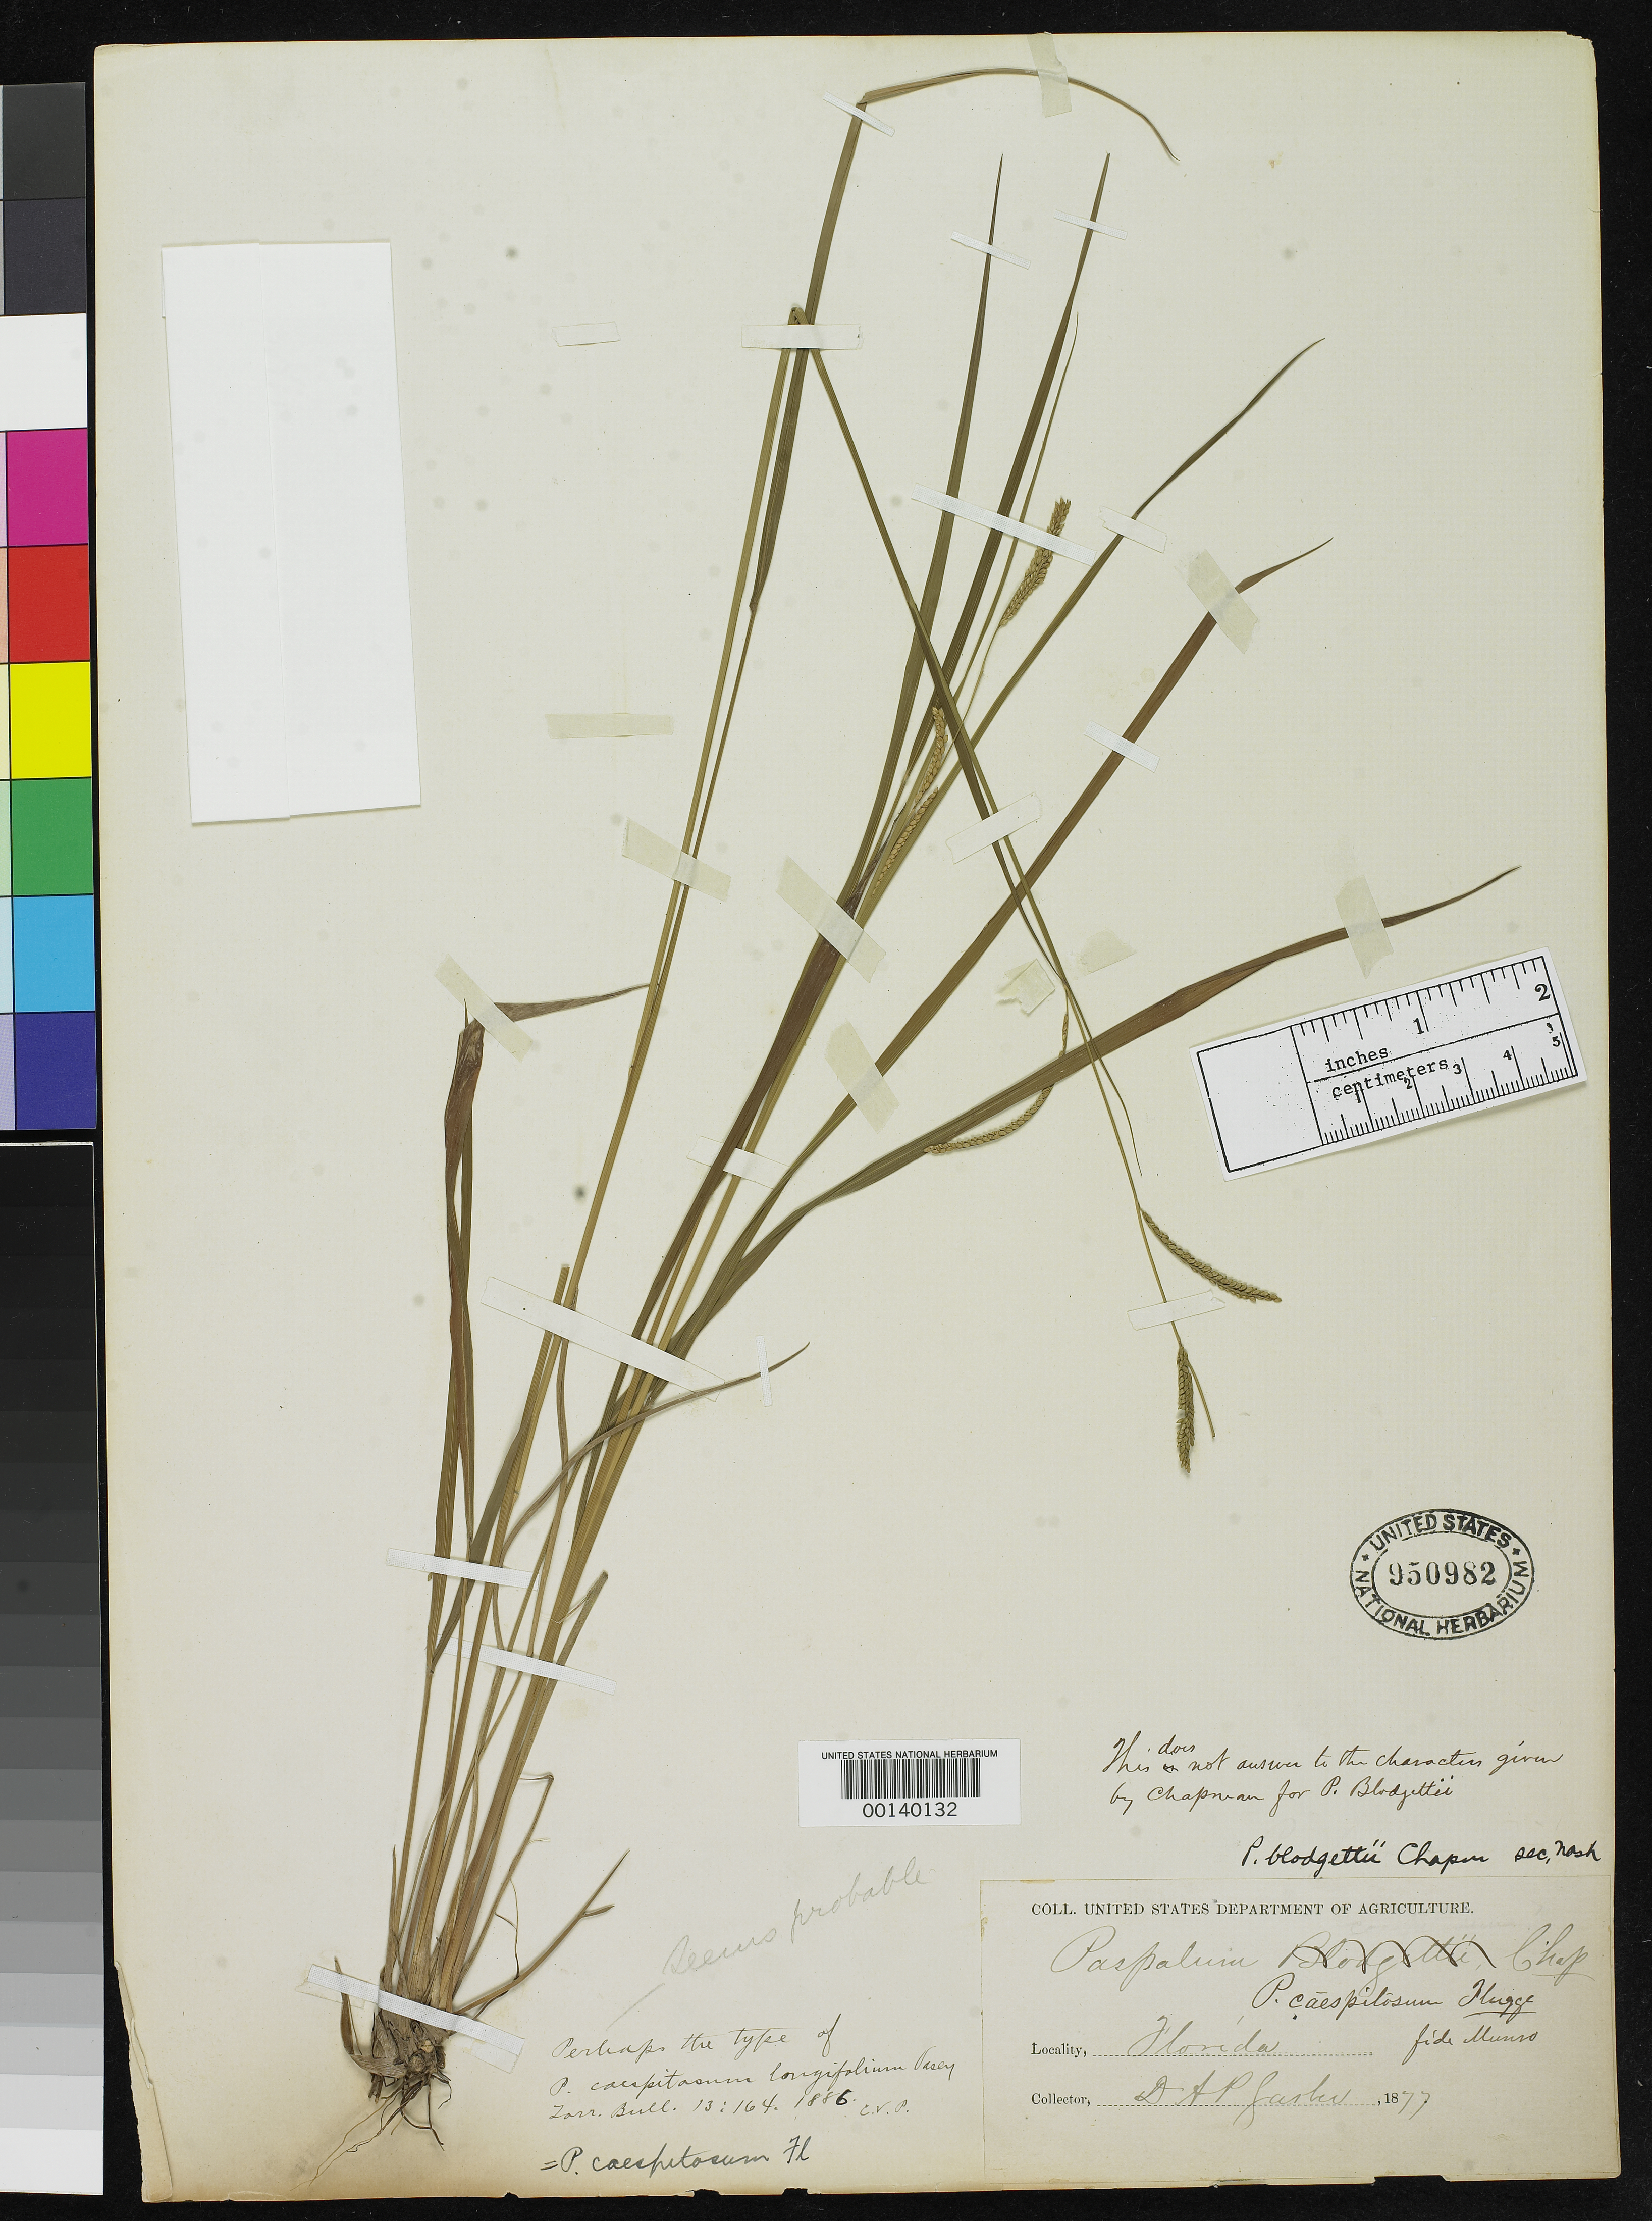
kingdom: Plantae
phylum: Tracheophyta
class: Liliopsida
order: Poales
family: Poaceae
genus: Paspalum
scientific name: Paspalum caespitosum var. longifolium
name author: Vasey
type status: Type Collection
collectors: A. P. Garber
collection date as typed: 1877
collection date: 1877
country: United States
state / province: Florida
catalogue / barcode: US 950982